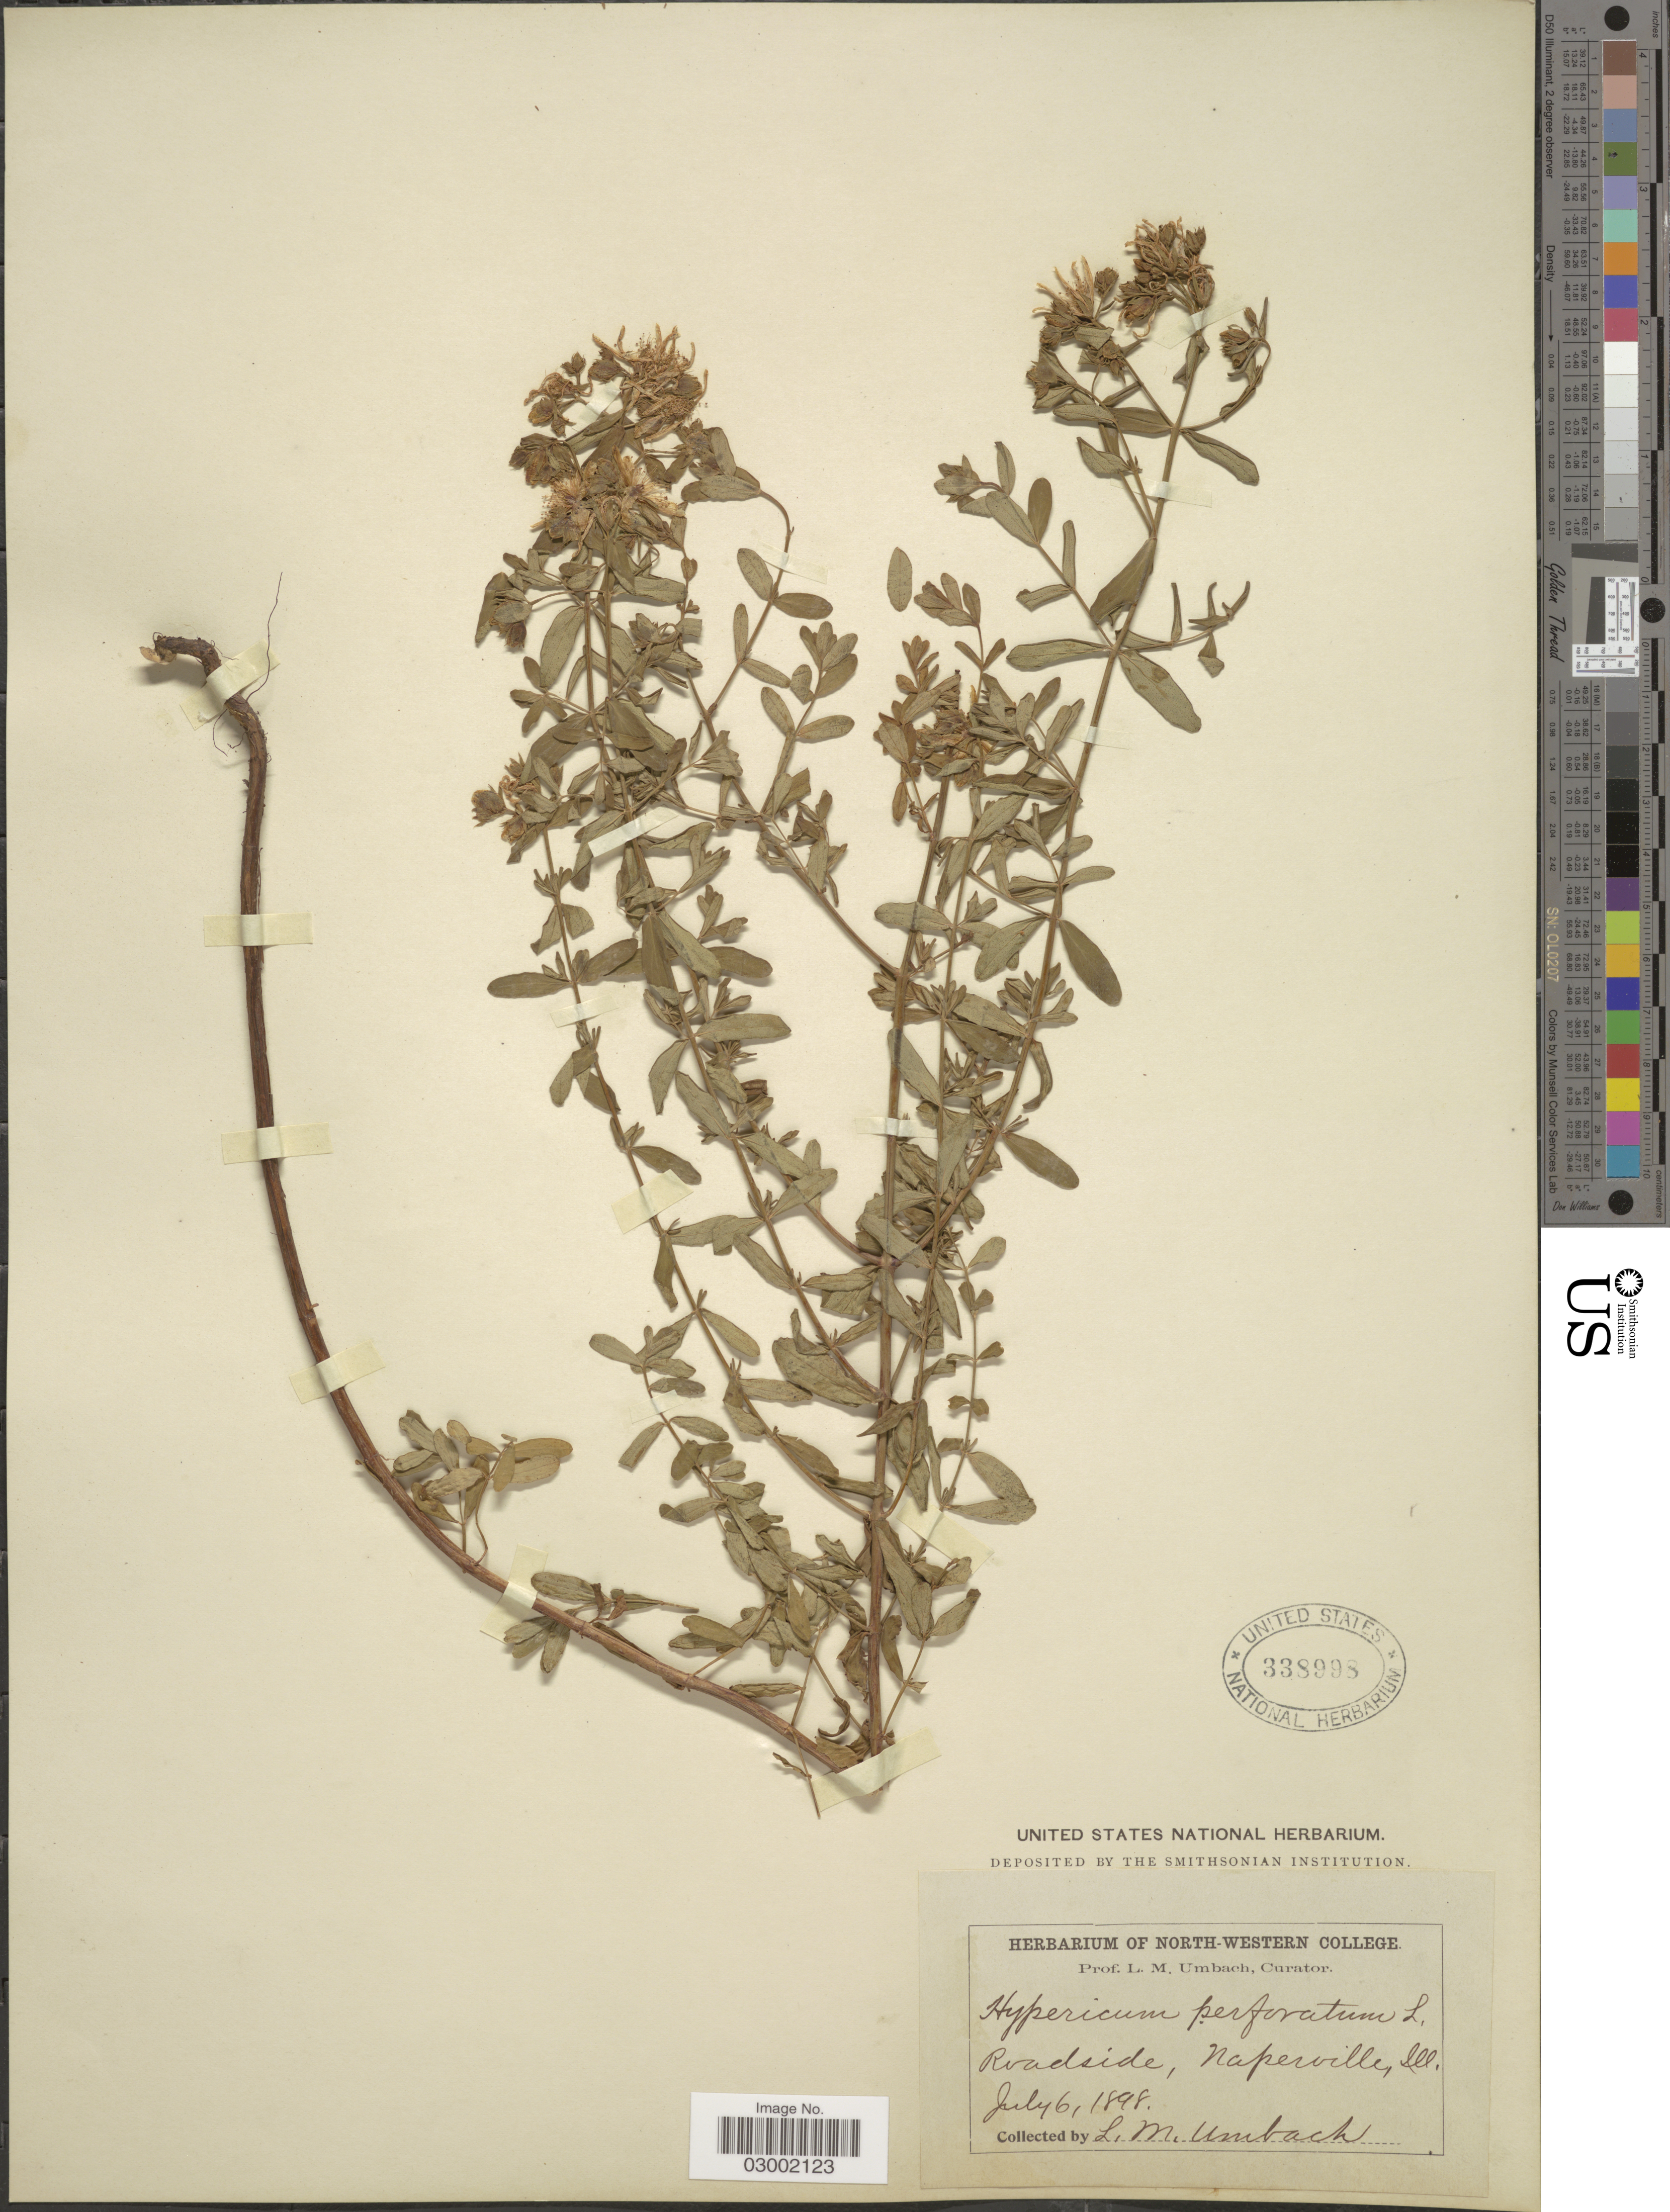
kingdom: Plantae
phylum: Tracheophyta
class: Magnoliopsida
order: Malpighiales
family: Hypericaceae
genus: Hypericum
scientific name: Hypericum perforatum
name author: L.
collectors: L. M. Umbach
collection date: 1898-07-06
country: United States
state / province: Illinois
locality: Roadside, Naperville, Ill.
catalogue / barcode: US 338998